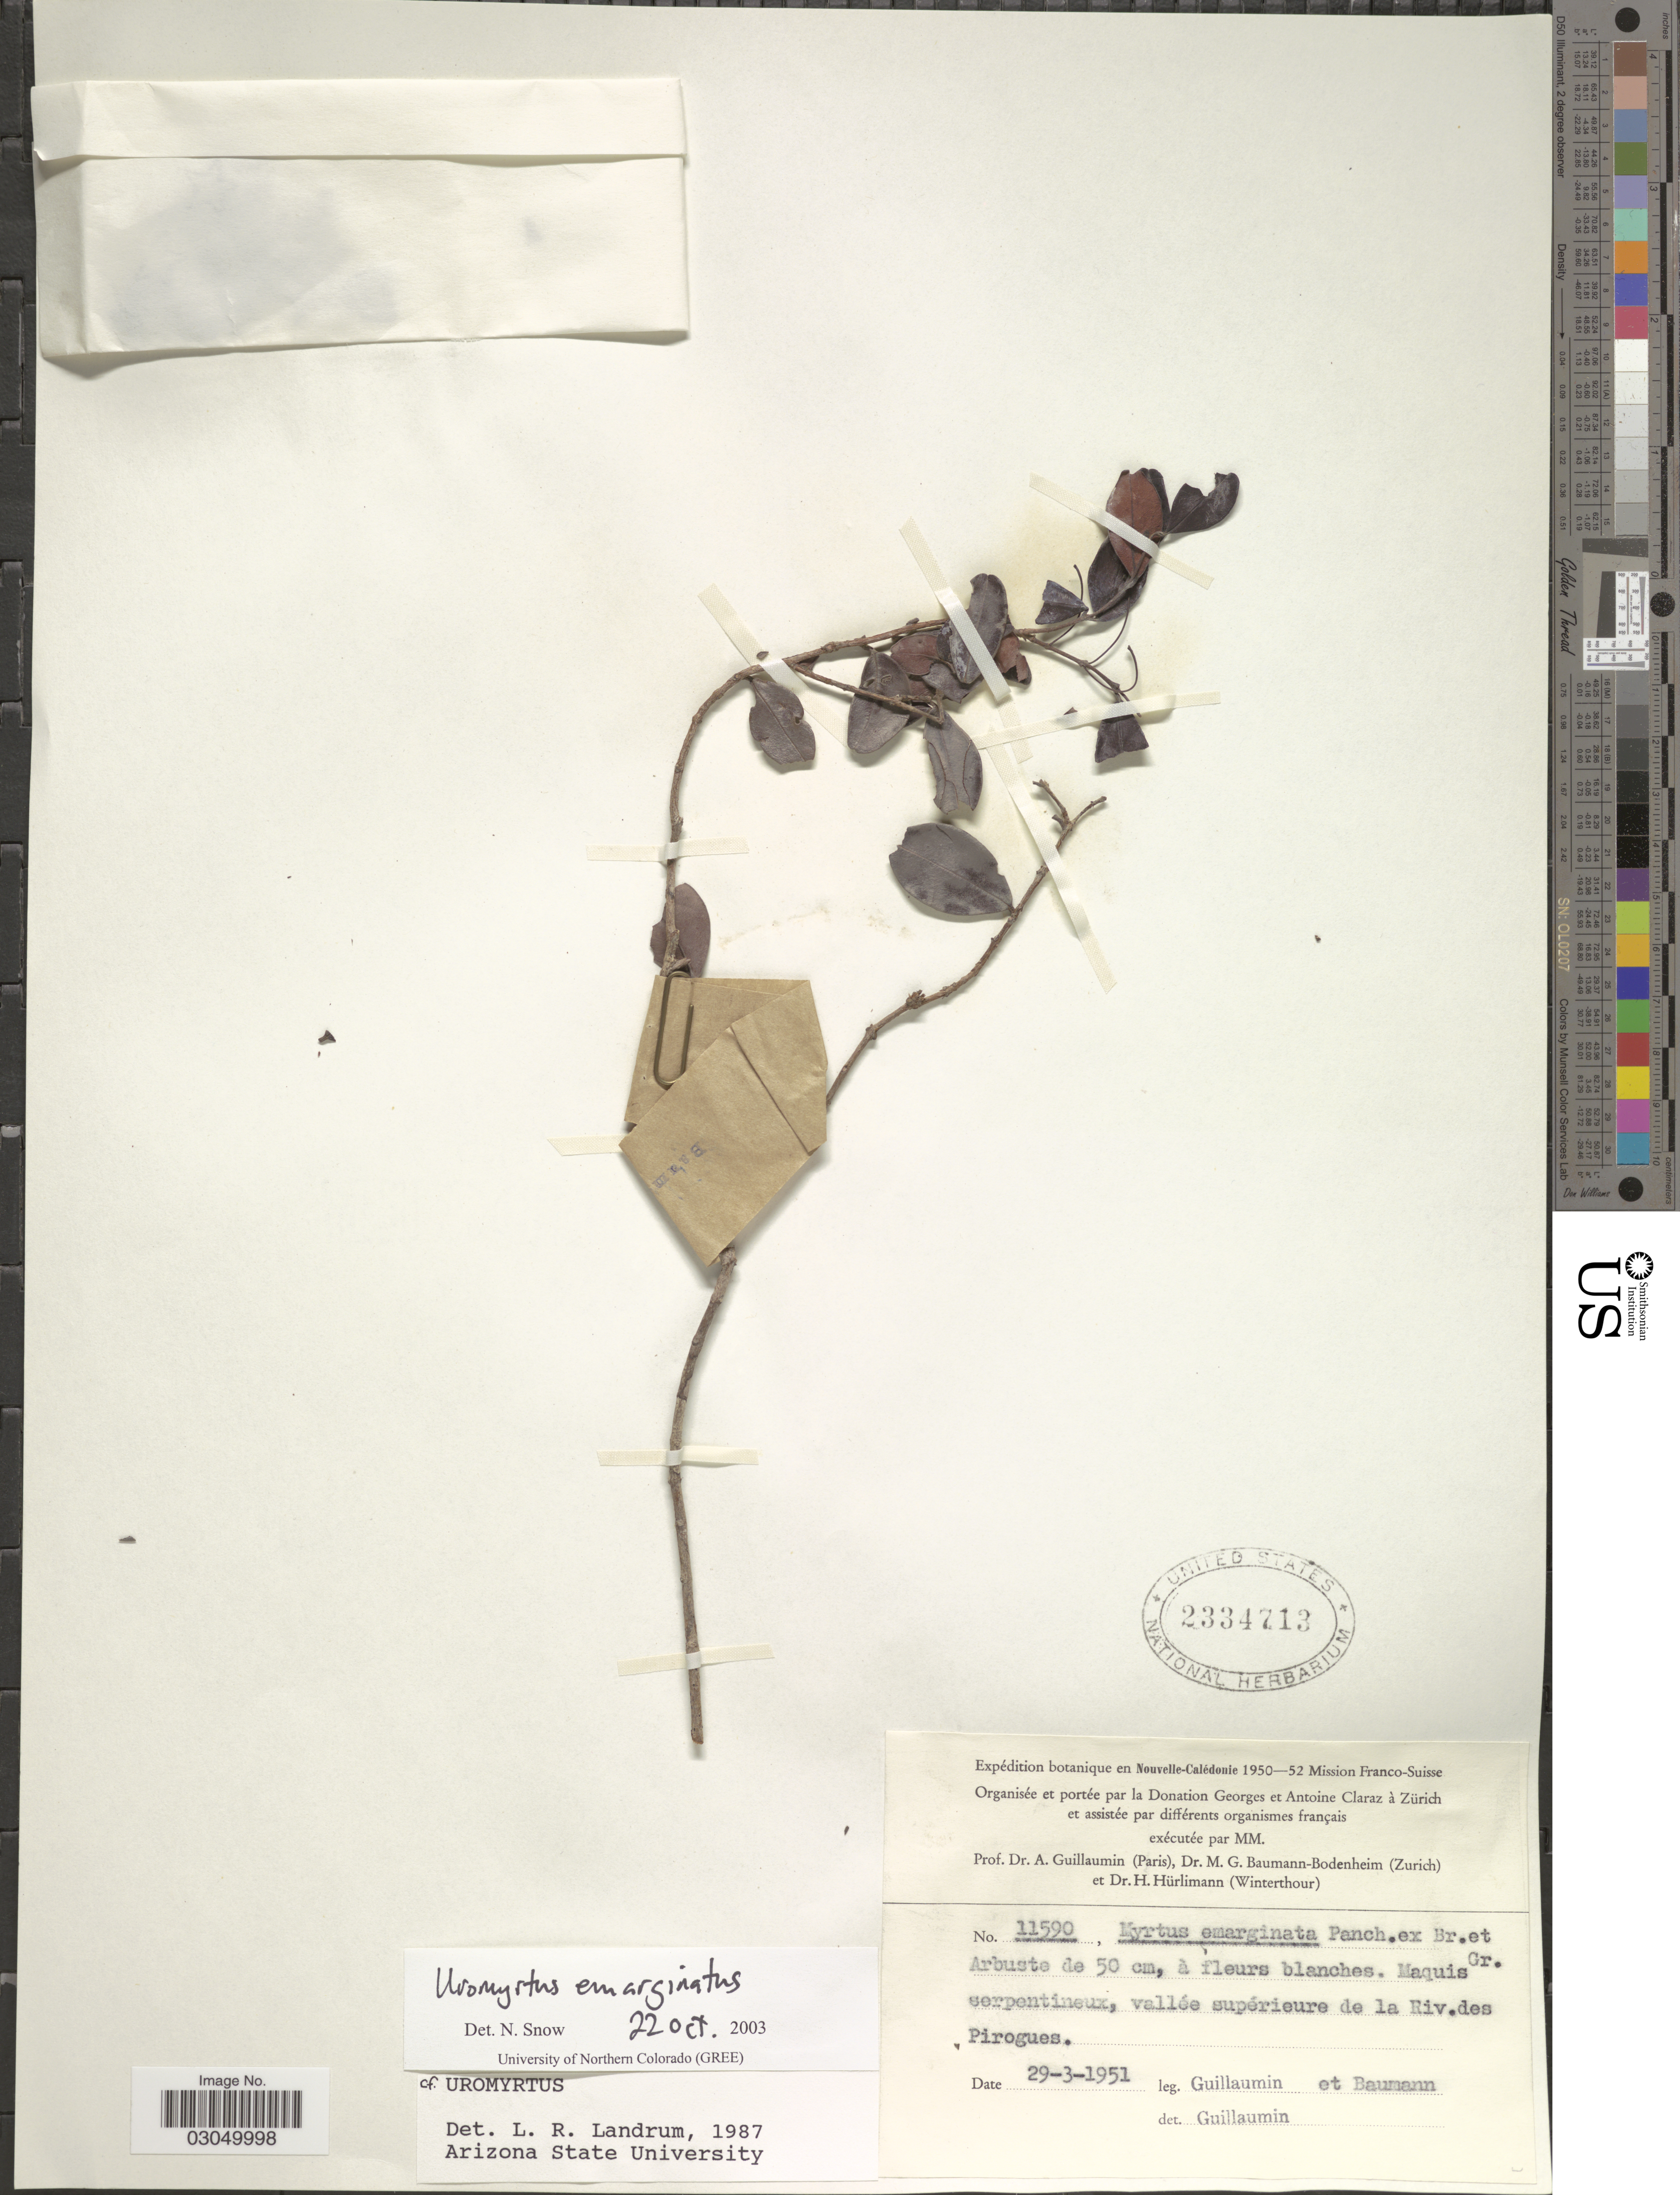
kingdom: Plantae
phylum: Tracheophyta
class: Magnoliopsida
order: Myrtales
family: Myrtaceae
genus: Uromyrtus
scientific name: Uromyrtus emarginata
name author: (Pancher ex Baker f.) Burret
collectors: A. Guillaumin & M. G. Baumann-Bodenheim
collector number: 11590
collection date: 1951-03-29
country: New Caledonia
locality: En Nouvelle-Calédonie. Maquis serpentineux, vallée supérieure de la Riv. des Pirogues.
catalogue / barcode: US 2334713